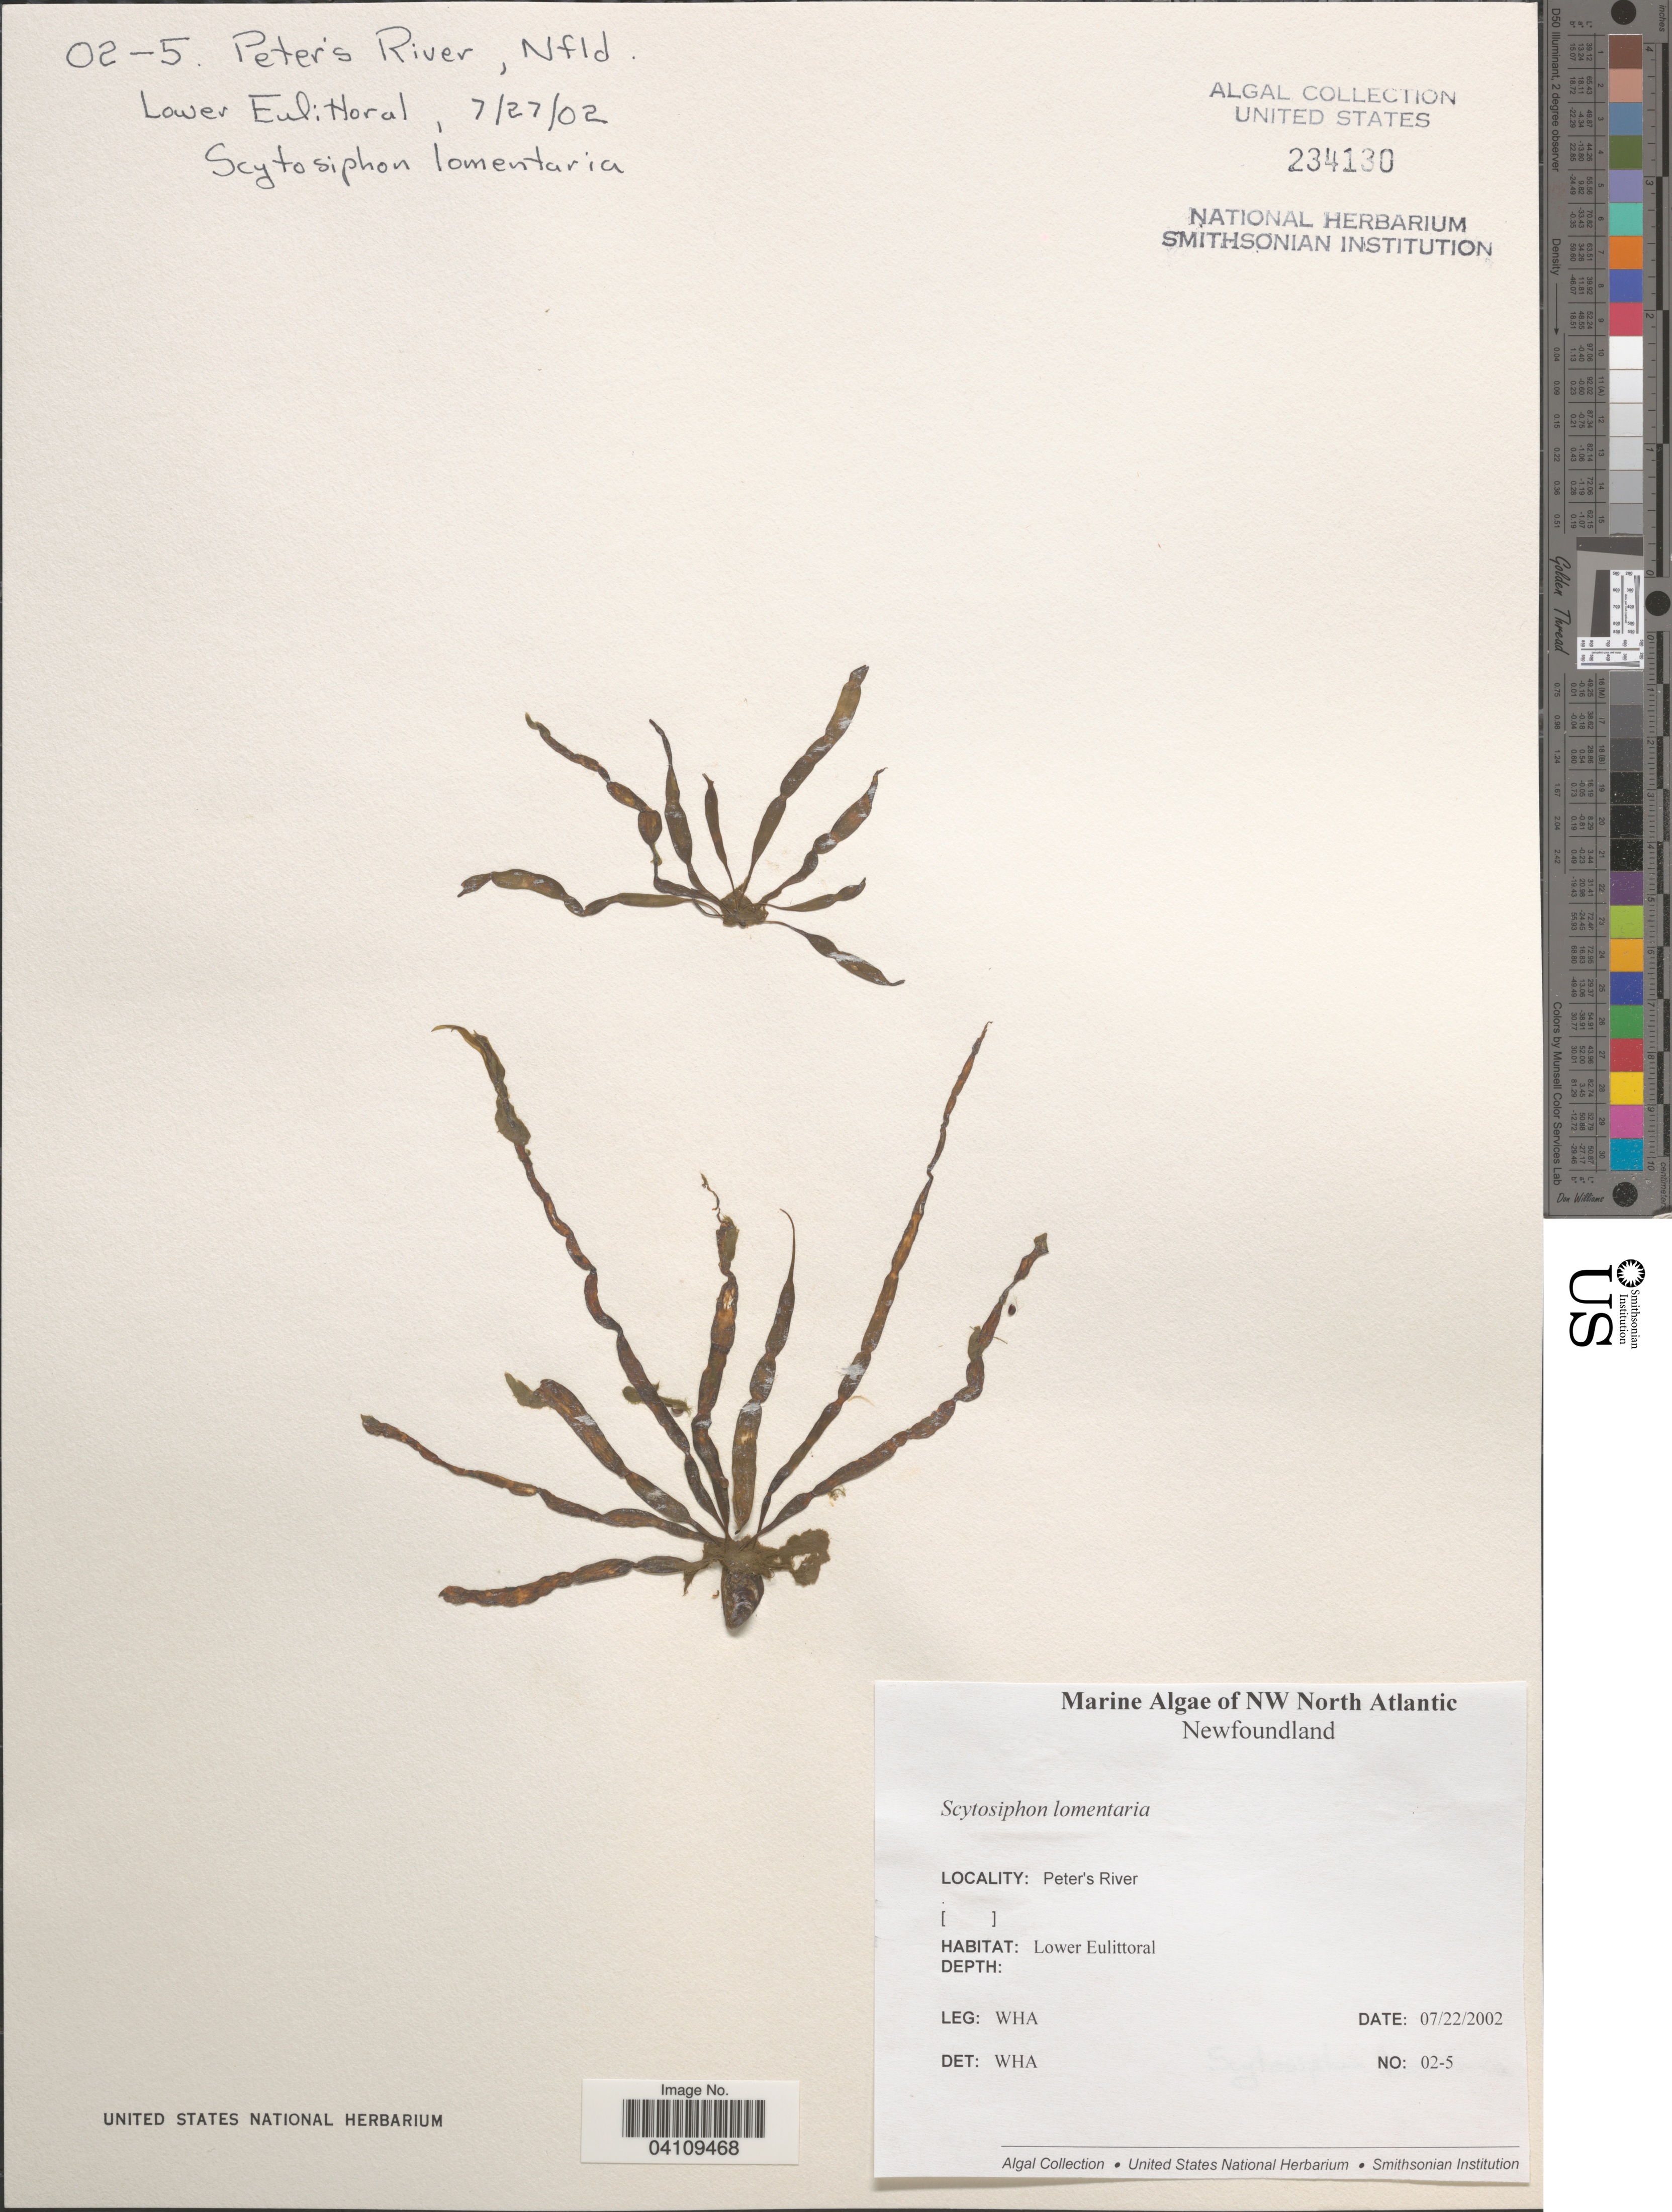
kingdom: Chromista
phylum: Ochrophyta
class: Phaeophyceae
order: Scytosiphonales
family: Scytosiphonaceae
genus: Scytosiphon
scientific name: Scytosiphon lomentaria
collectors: W. H. Adey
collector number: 02-5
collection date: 2002-07-22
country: Canada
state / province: Newfoundland and Labrador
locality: NW North Atlantic. Peter's River.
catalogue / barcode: US 234130